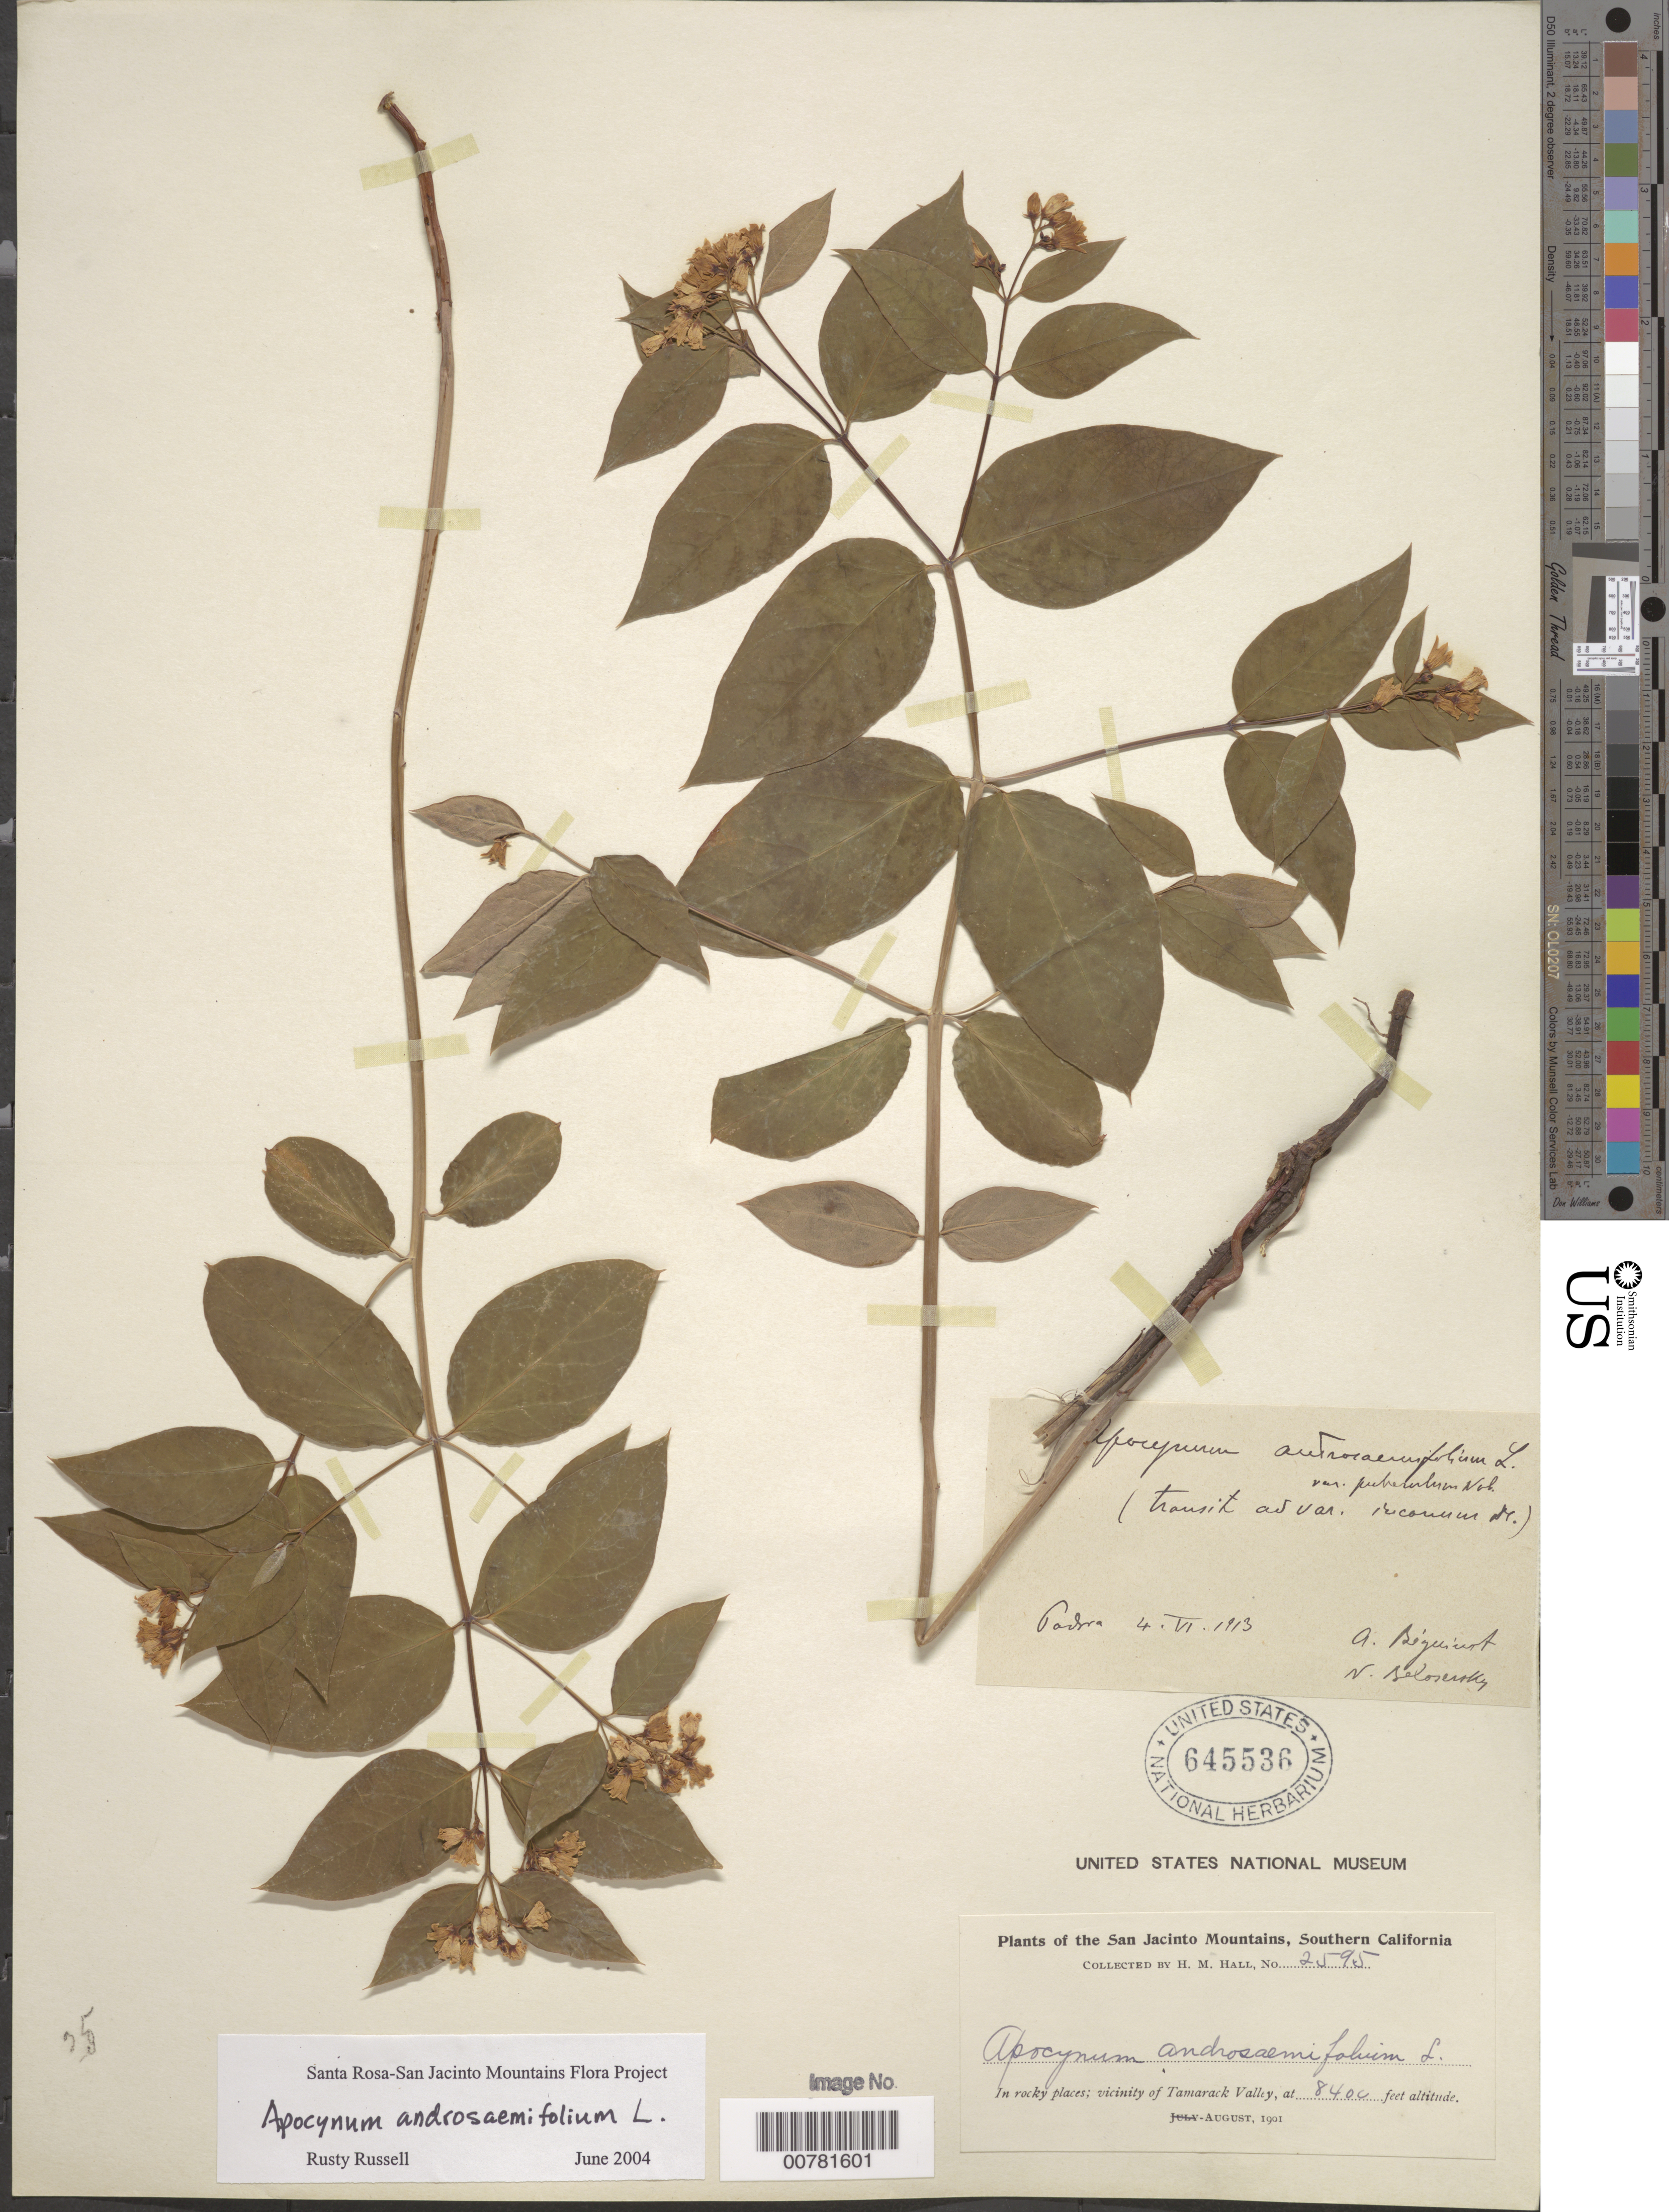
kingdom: Plantae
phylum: Tracheophyta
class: Magnoliopsida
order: Gentianales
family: Apocynaceae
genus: Apocynum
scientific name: Apocynum androsaemifolium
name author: L.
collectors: H. M. Hall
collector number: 2595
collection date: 1901-08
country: United States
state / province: South Carolina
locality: The San Jacinto Mountains. Vicinity of Tamarack.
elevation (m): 2560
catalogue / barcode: US 645536